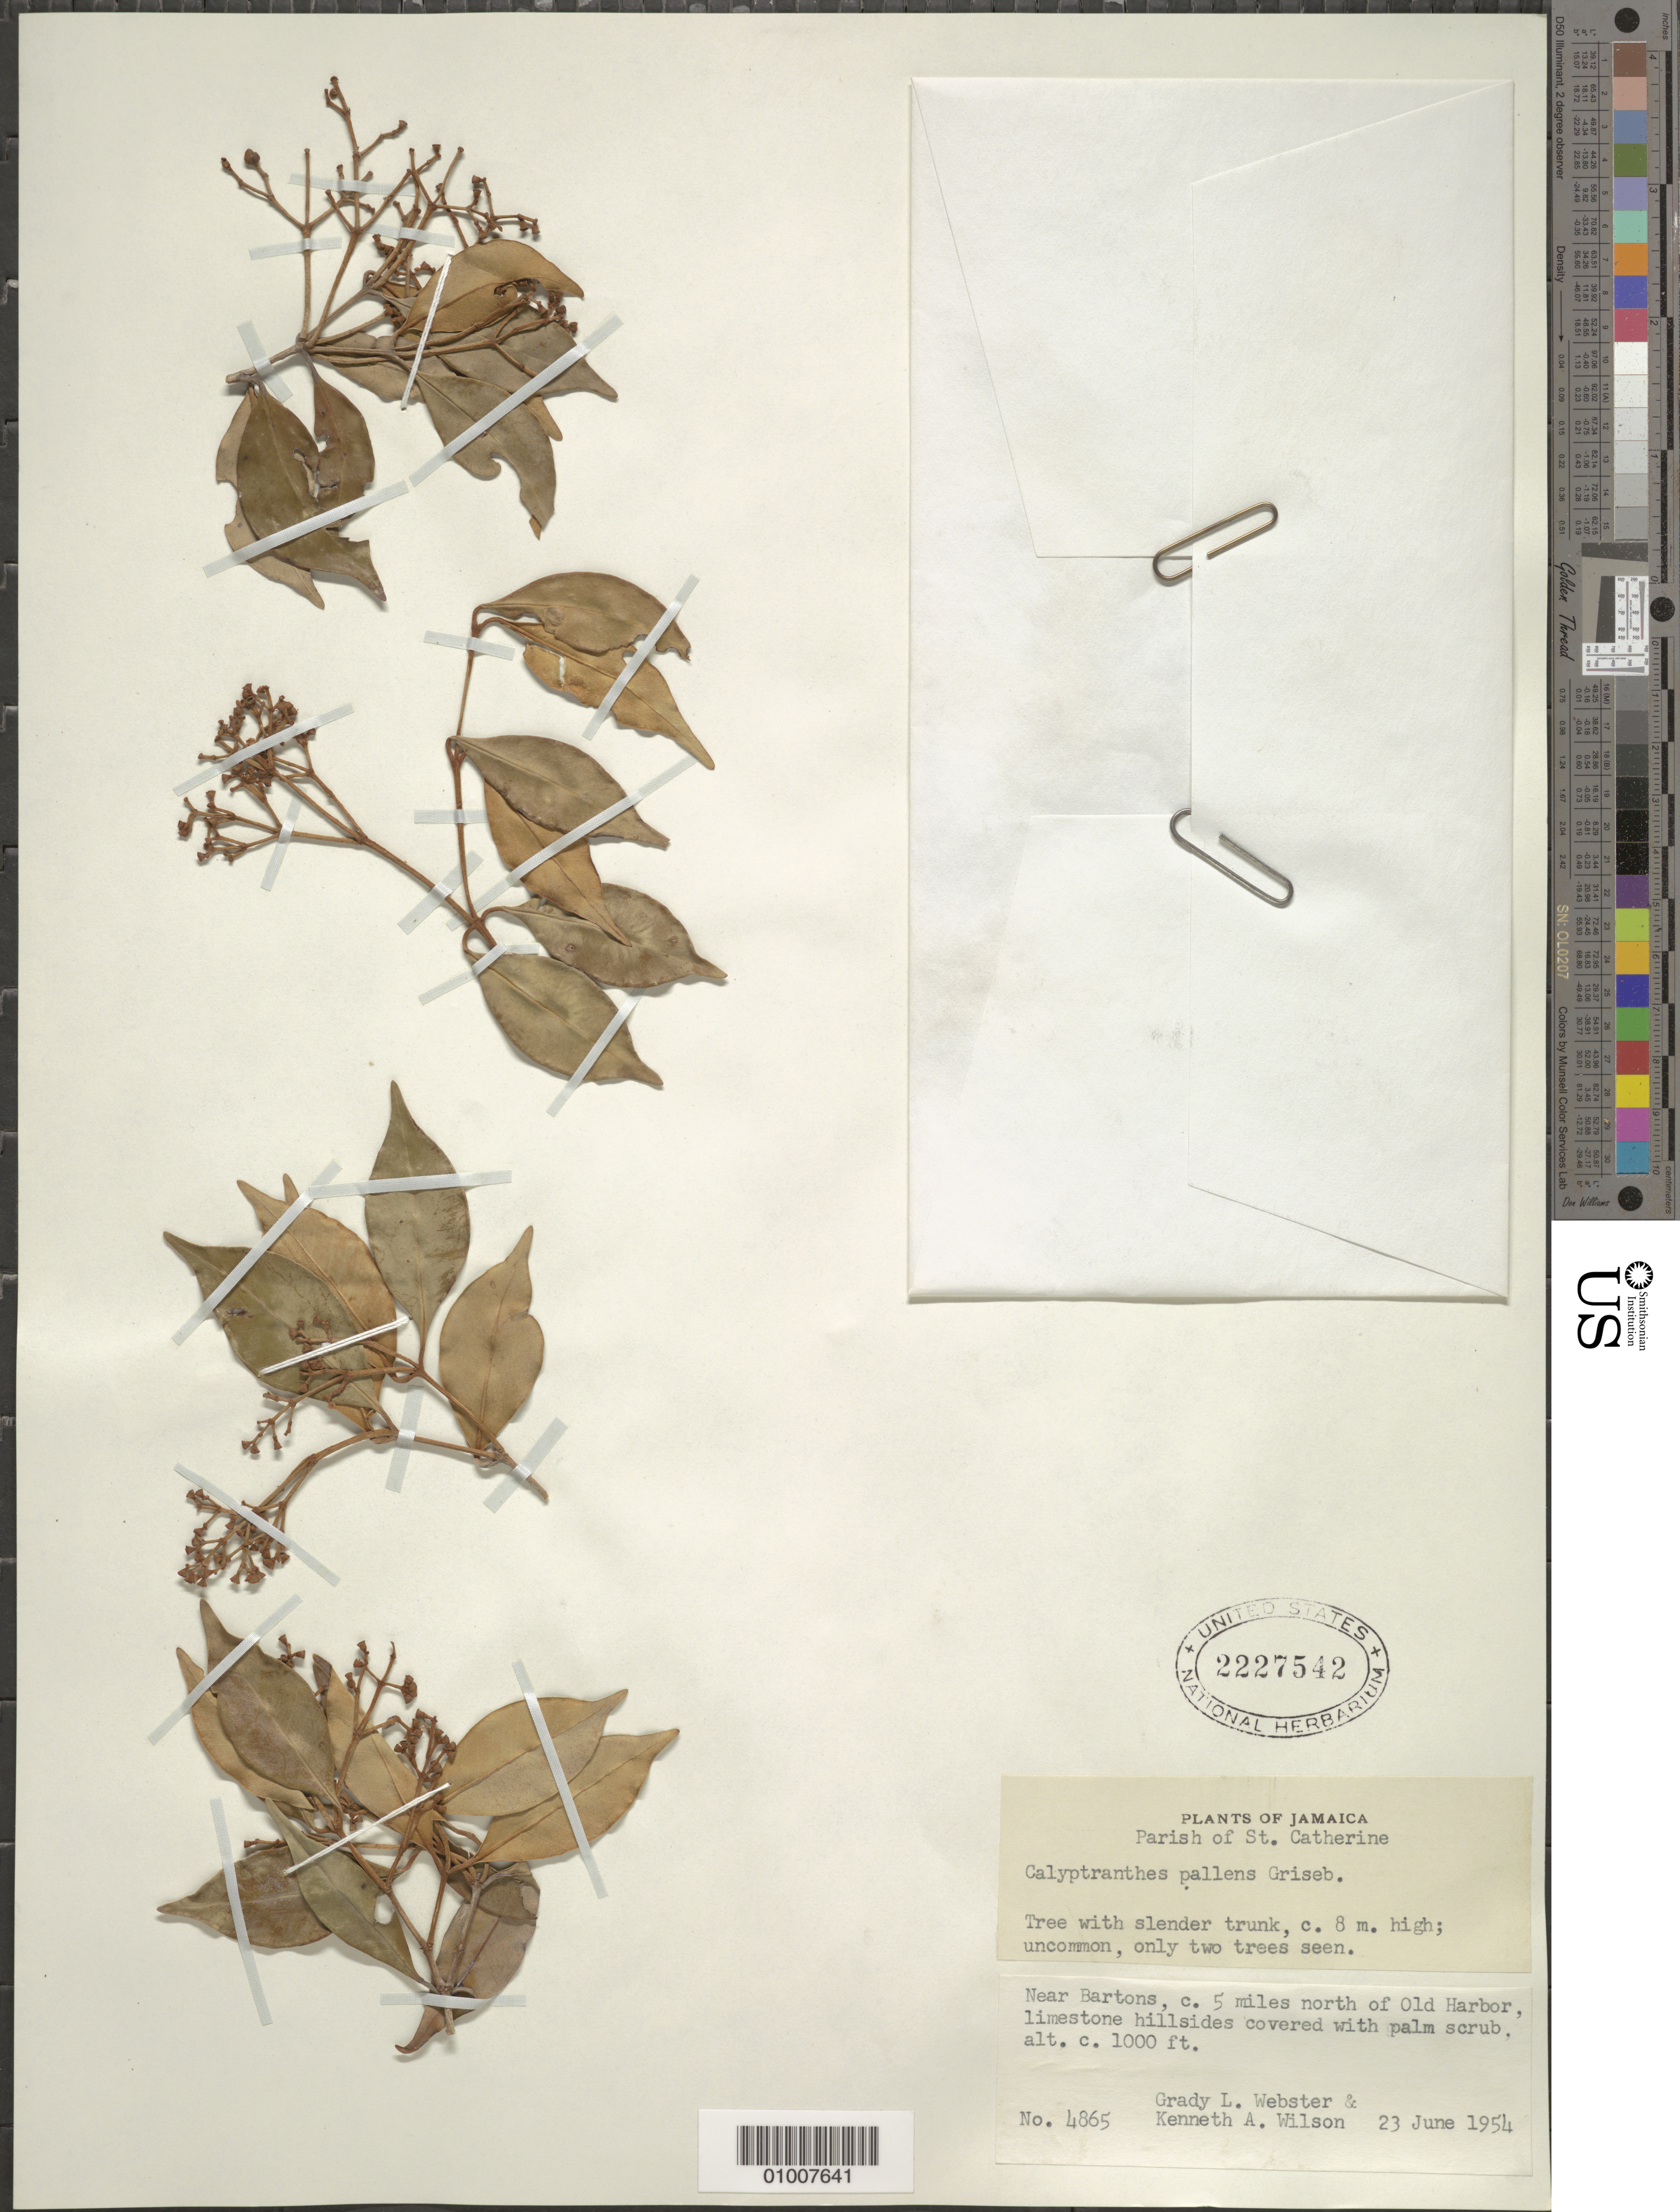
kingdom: Plantae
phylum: Tracheophyta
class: Magnoliopsida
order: Myrtales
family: Myrtaceae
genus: Myrcia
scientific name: Myrcia neopallens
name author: A.R. Lourenço & E. Lucas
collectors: G. L. Webster & K. A. Wilson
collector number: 4865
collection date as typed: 23 Jun 1954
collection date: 1954-06-23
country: Jamaica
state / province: Saint Catherine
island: Jamaica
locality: Near Bartons, ca. 5 miles north of Old Harbor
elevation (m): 305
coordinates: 0 N, 0 E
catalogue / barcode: US 2227542